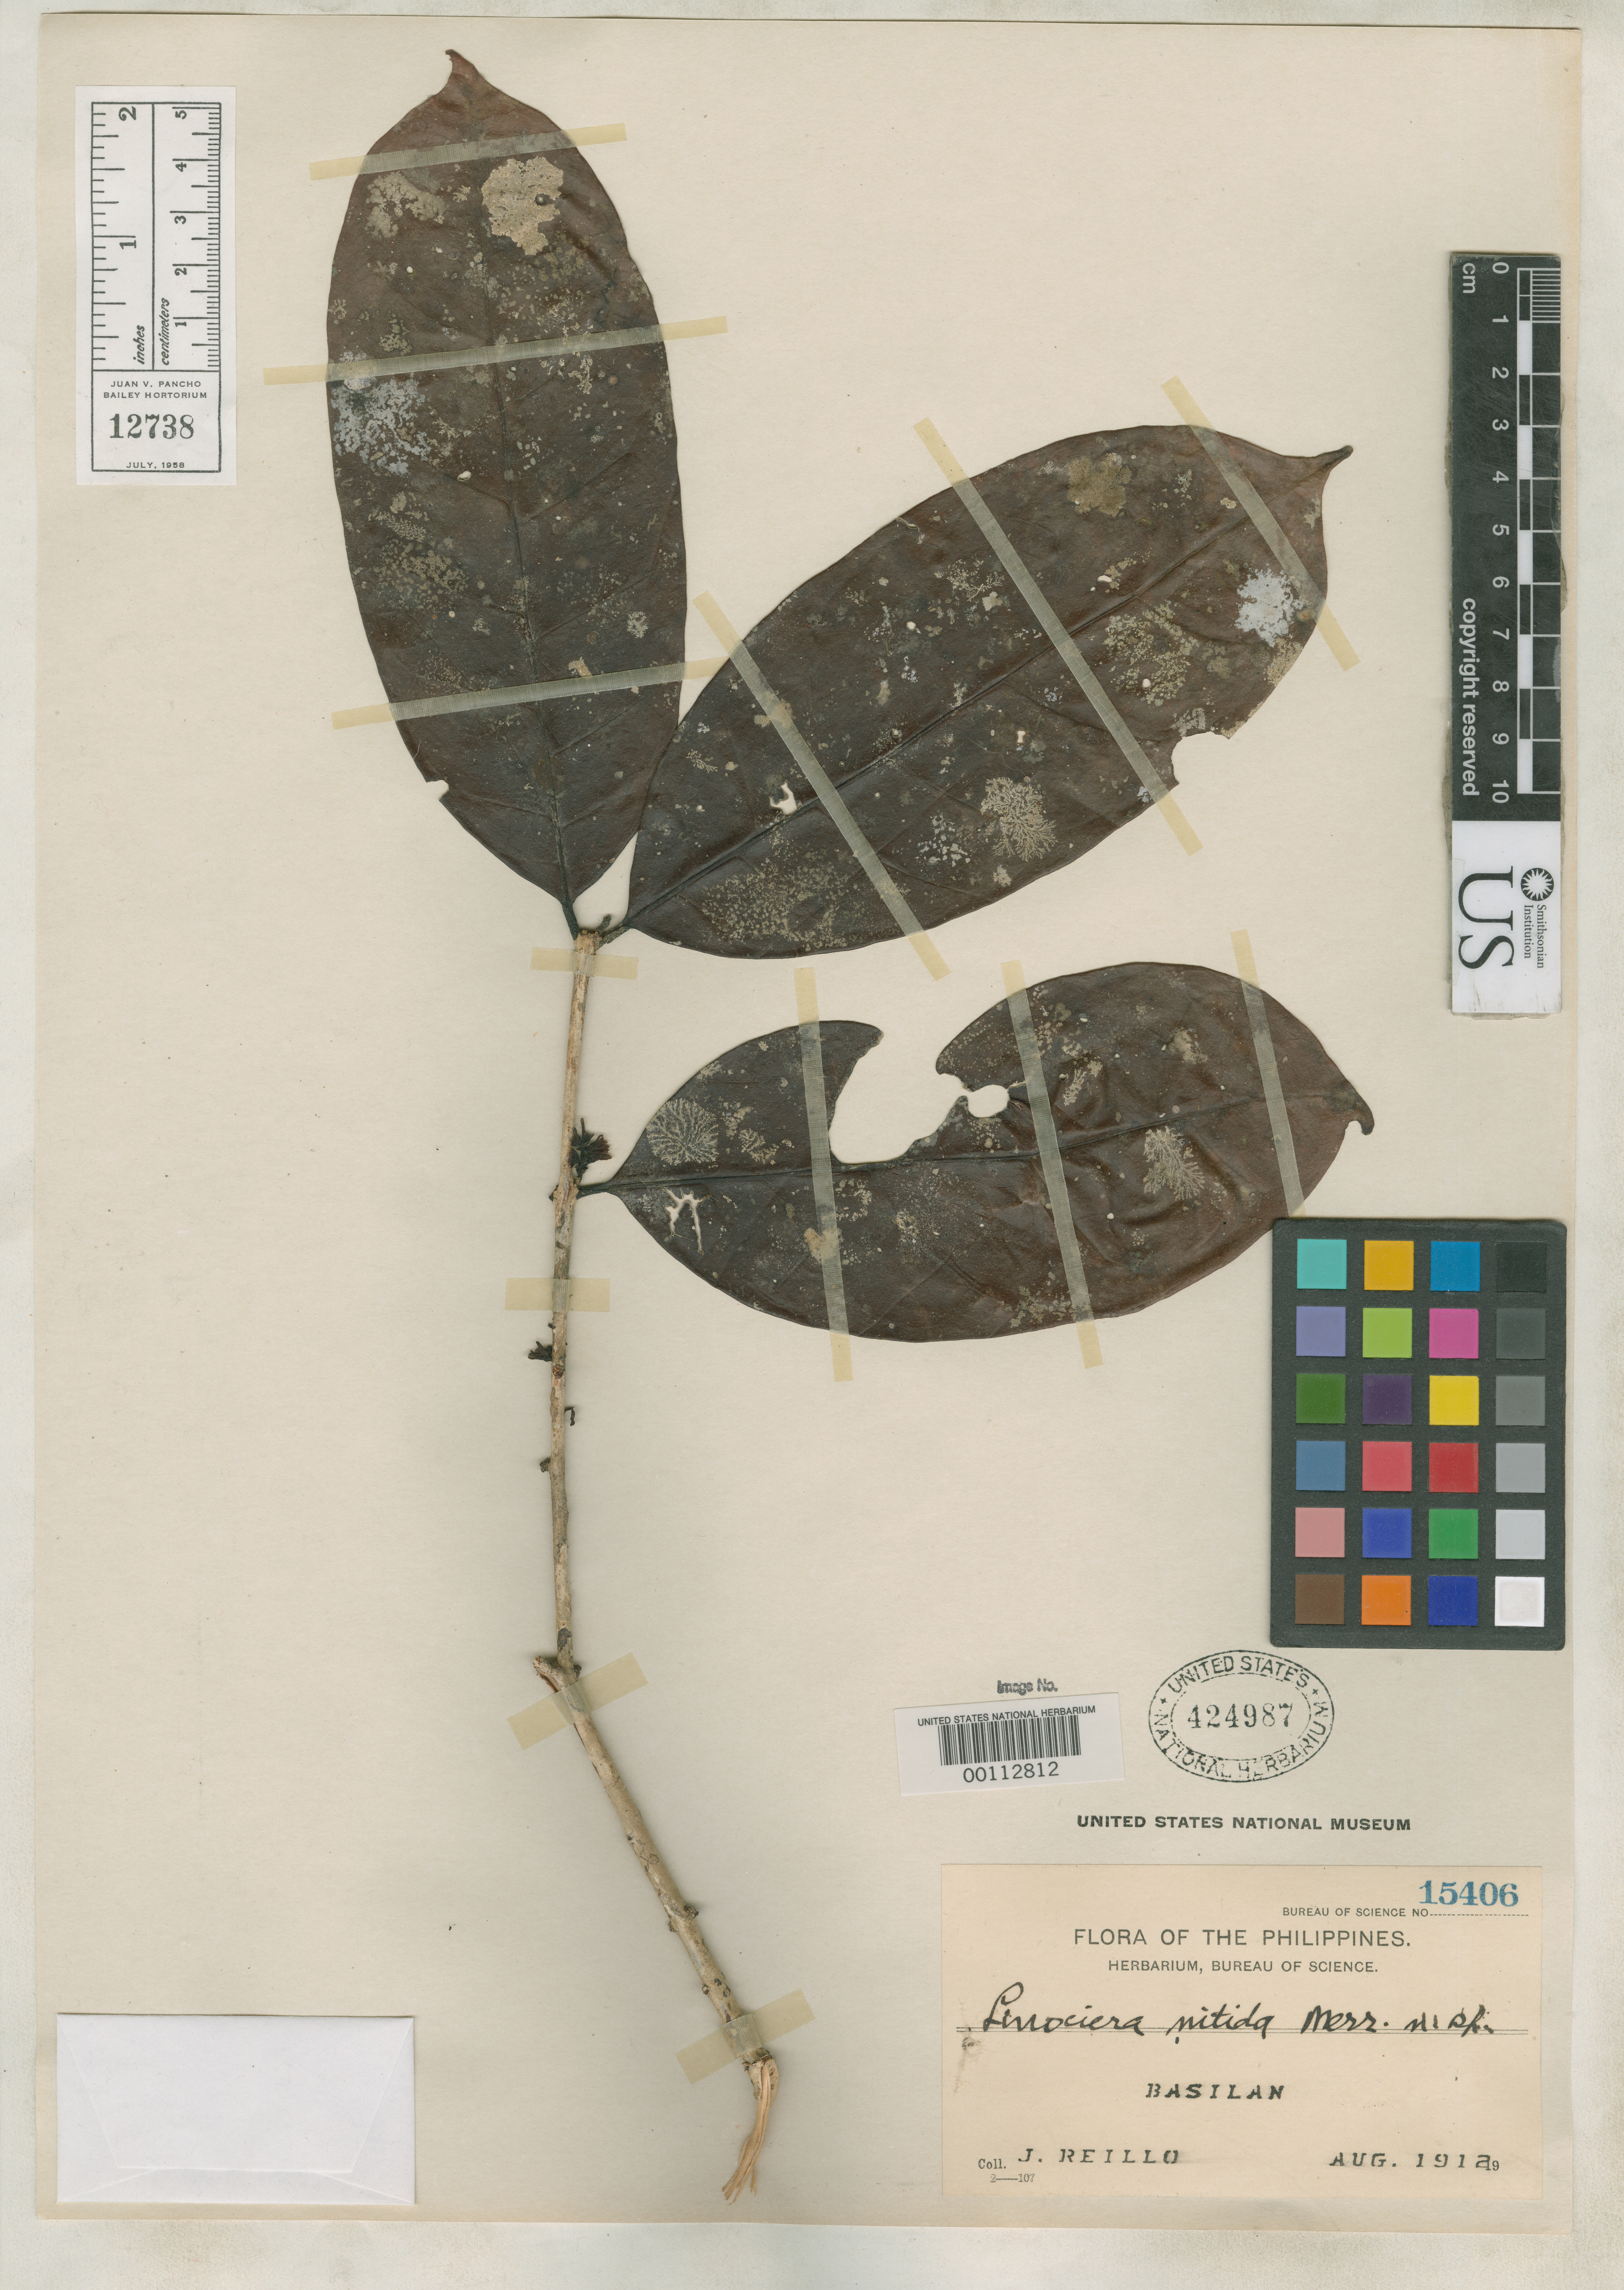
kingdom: Plantae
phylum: Tracheophyta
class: Magnoliopsida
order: Lamiales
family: Oleaceae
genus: Linociera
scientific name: Linociera nitida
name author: Merr.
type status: Isotype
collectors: J. Reillo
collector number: Bur. Sci. 15406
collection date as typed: Aug 1912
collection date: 1912-08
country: Philippines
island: Basilan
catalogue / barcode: US 424987